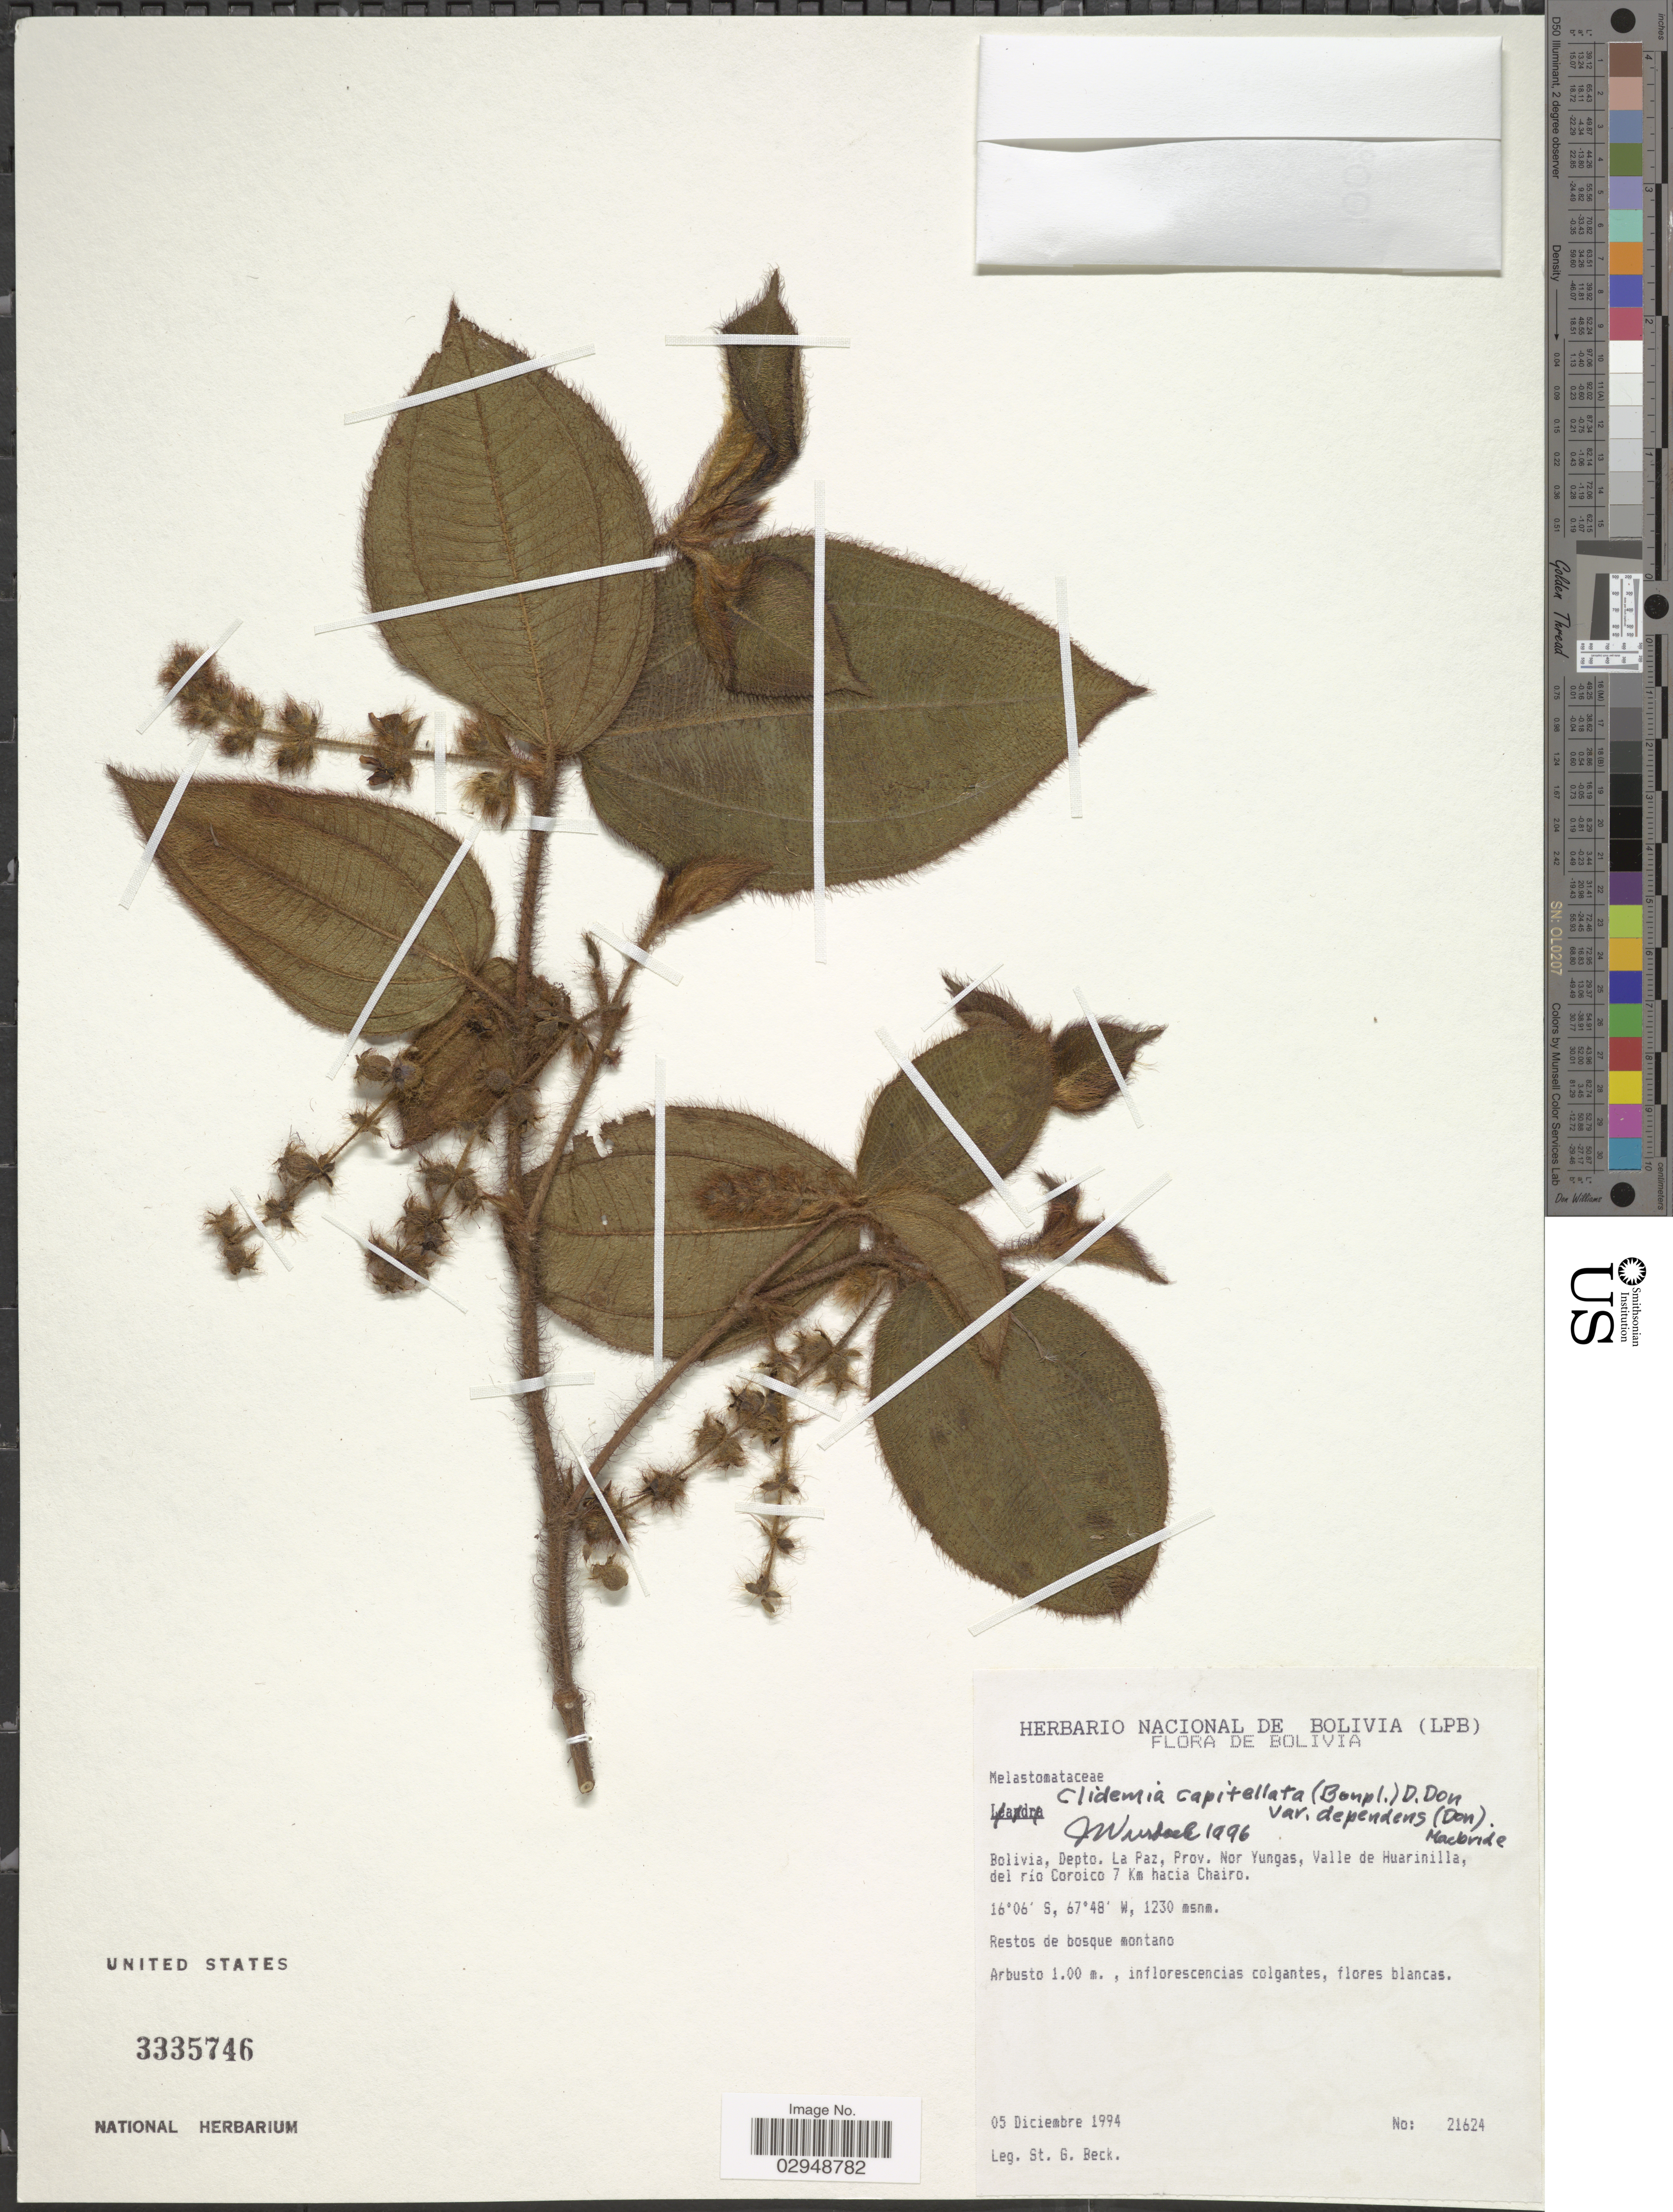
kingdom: Plantae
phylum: Tracheophyta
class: Magnoliopsida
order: Myrtales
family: Melastomataceae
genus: Clidemia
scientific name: Clidemia capitellata var. dependens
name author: (Pav. & D. Don) J.F. Macbr.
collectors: S. Beck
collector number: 21624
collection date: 1994-12-05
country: Bolivia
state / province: La Paz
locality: Depto. La Paz, Prov. Nor Yungas, Valle de Huarinilla, del río Coroico 7 Km hacia Chairo.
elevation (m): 1230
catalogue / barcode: US 3335746